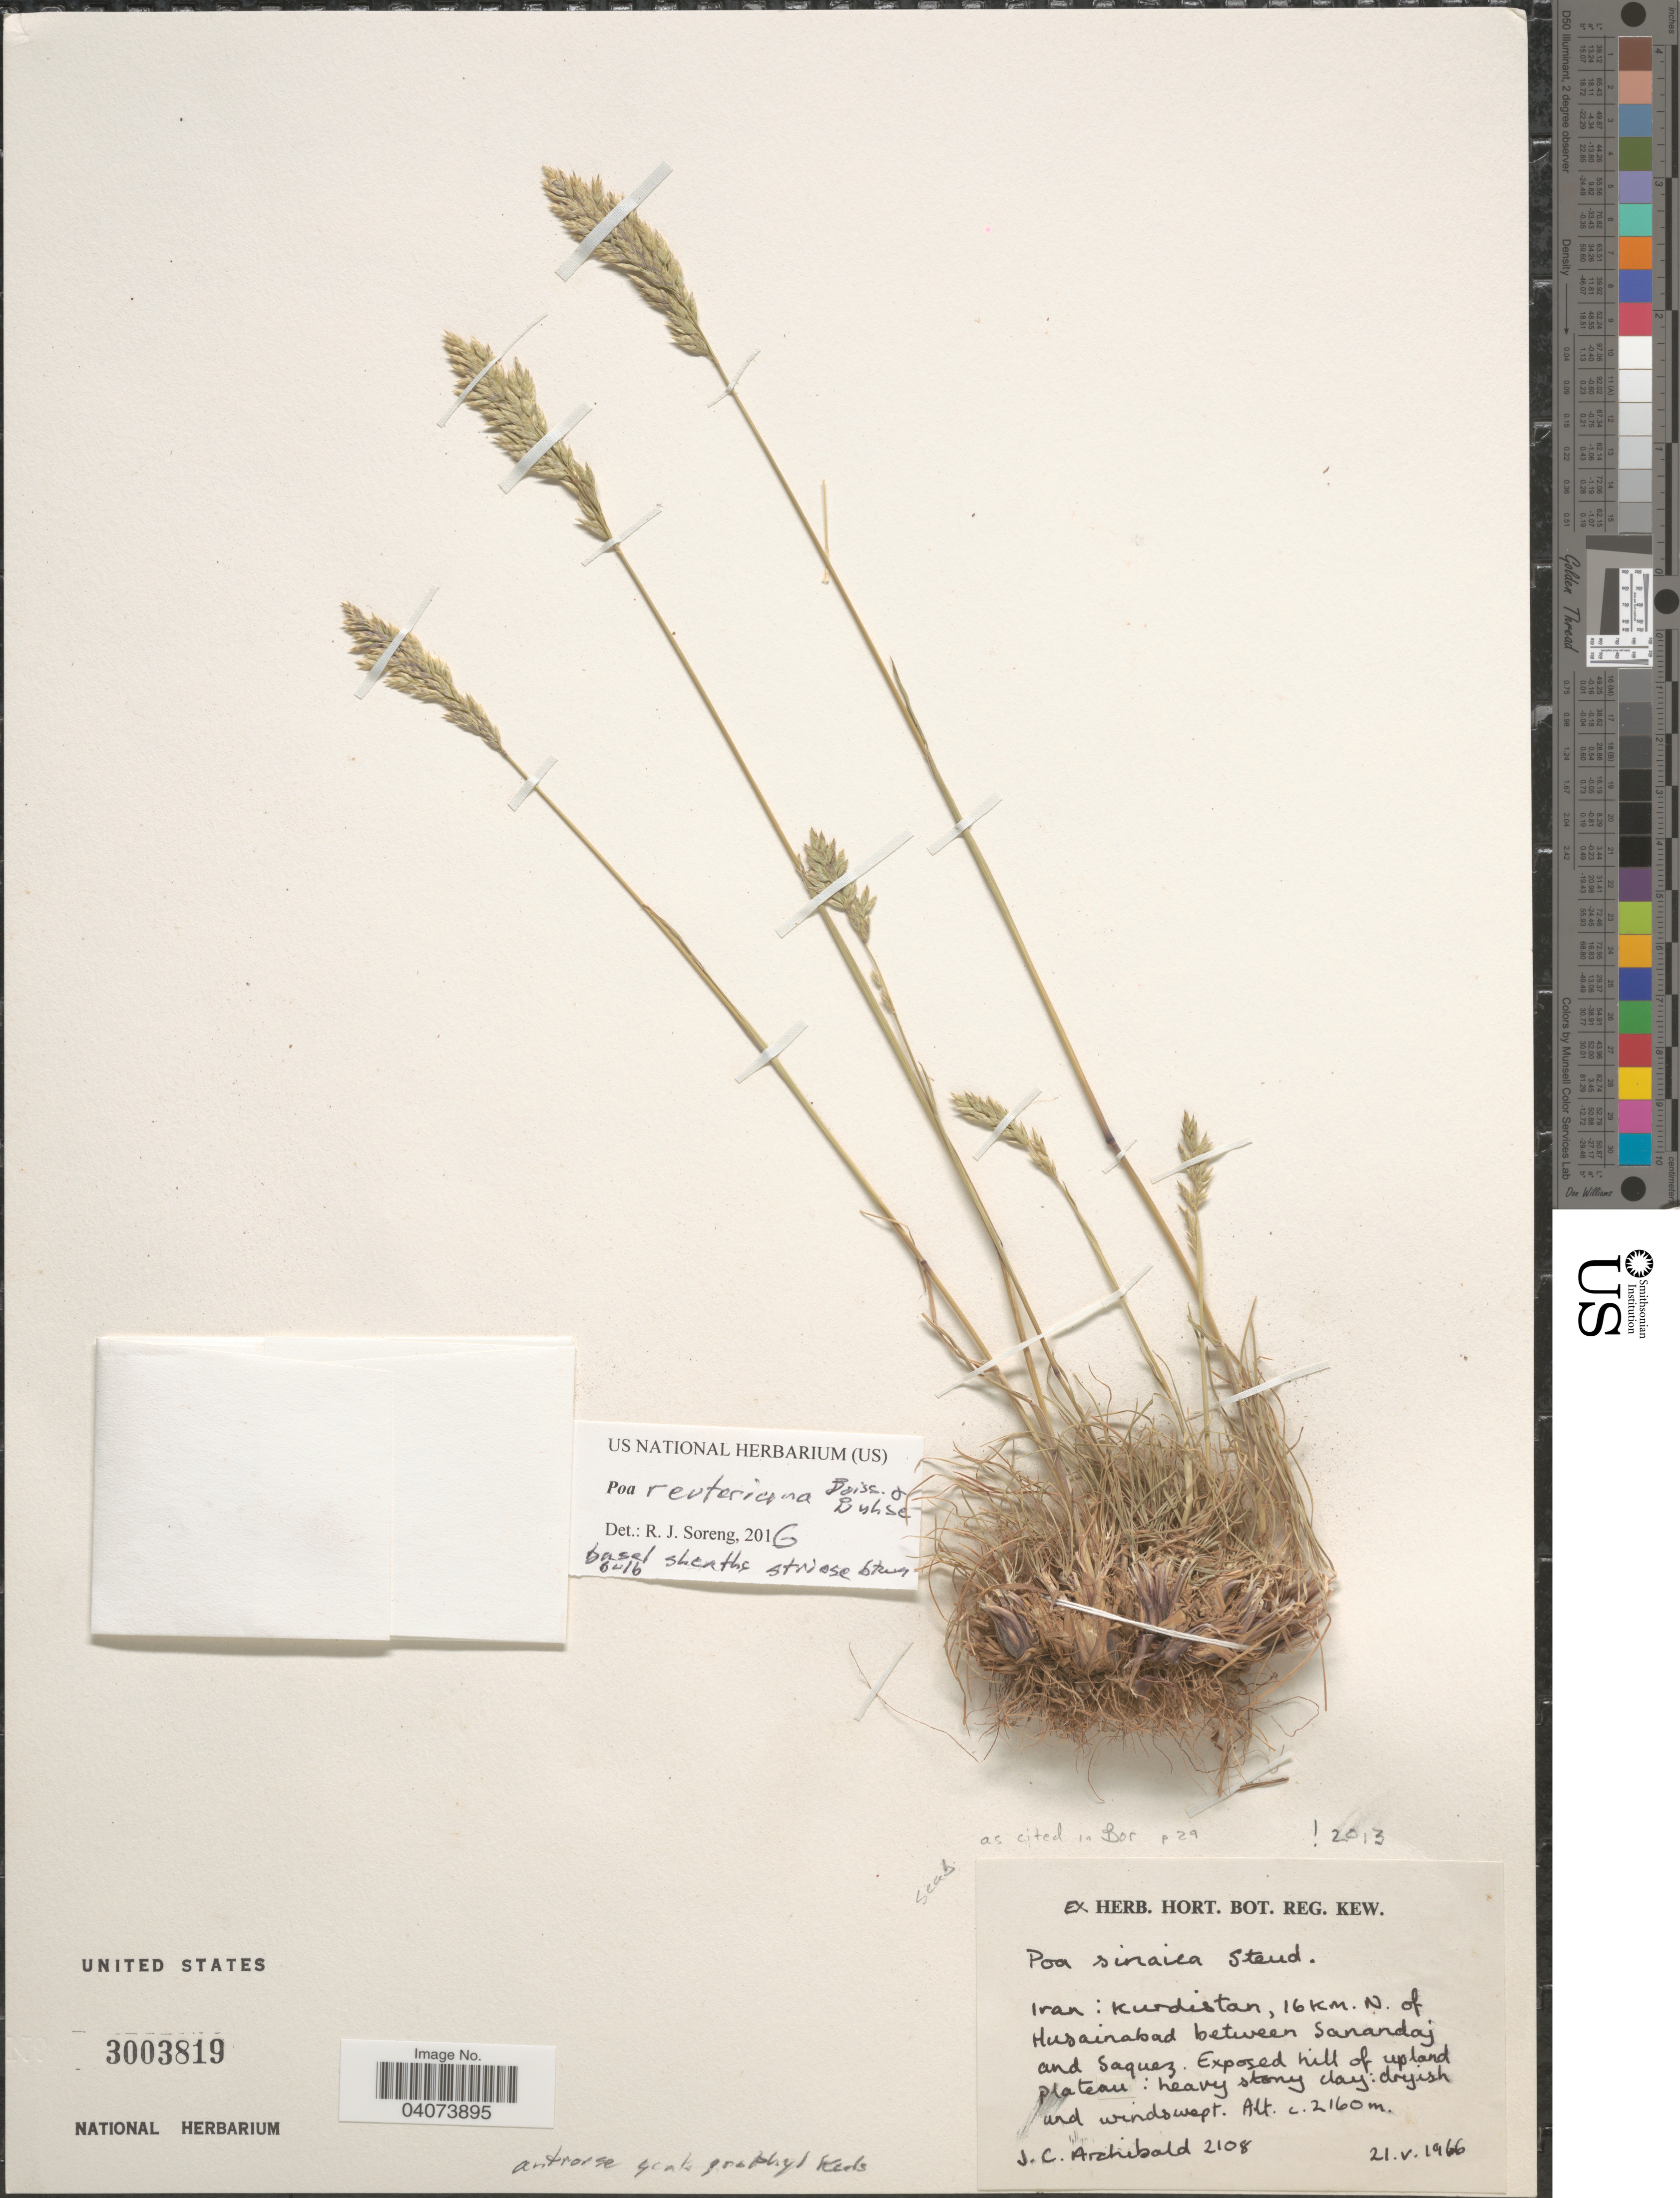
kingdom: Plantae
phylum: Tracheophyta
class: Liliopsida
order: Poales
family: Poaceae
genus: Poa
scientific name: Poa sinaica subsp. reuteriana var. reuteriana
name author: (Boiss. & Buhse) Soreng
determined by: Soreng, Robert J., Research Associate (BOT), Smithsonian Institution - National Museum of Natural History (UNITED STATES)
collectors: J. Archibald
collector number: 2108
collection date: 1966-05-21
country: Iran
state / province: Kurdistan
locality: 16 Km N. of Husainabad between Sanandaj and Saquez.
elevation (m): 2160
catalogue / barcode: US 3003819